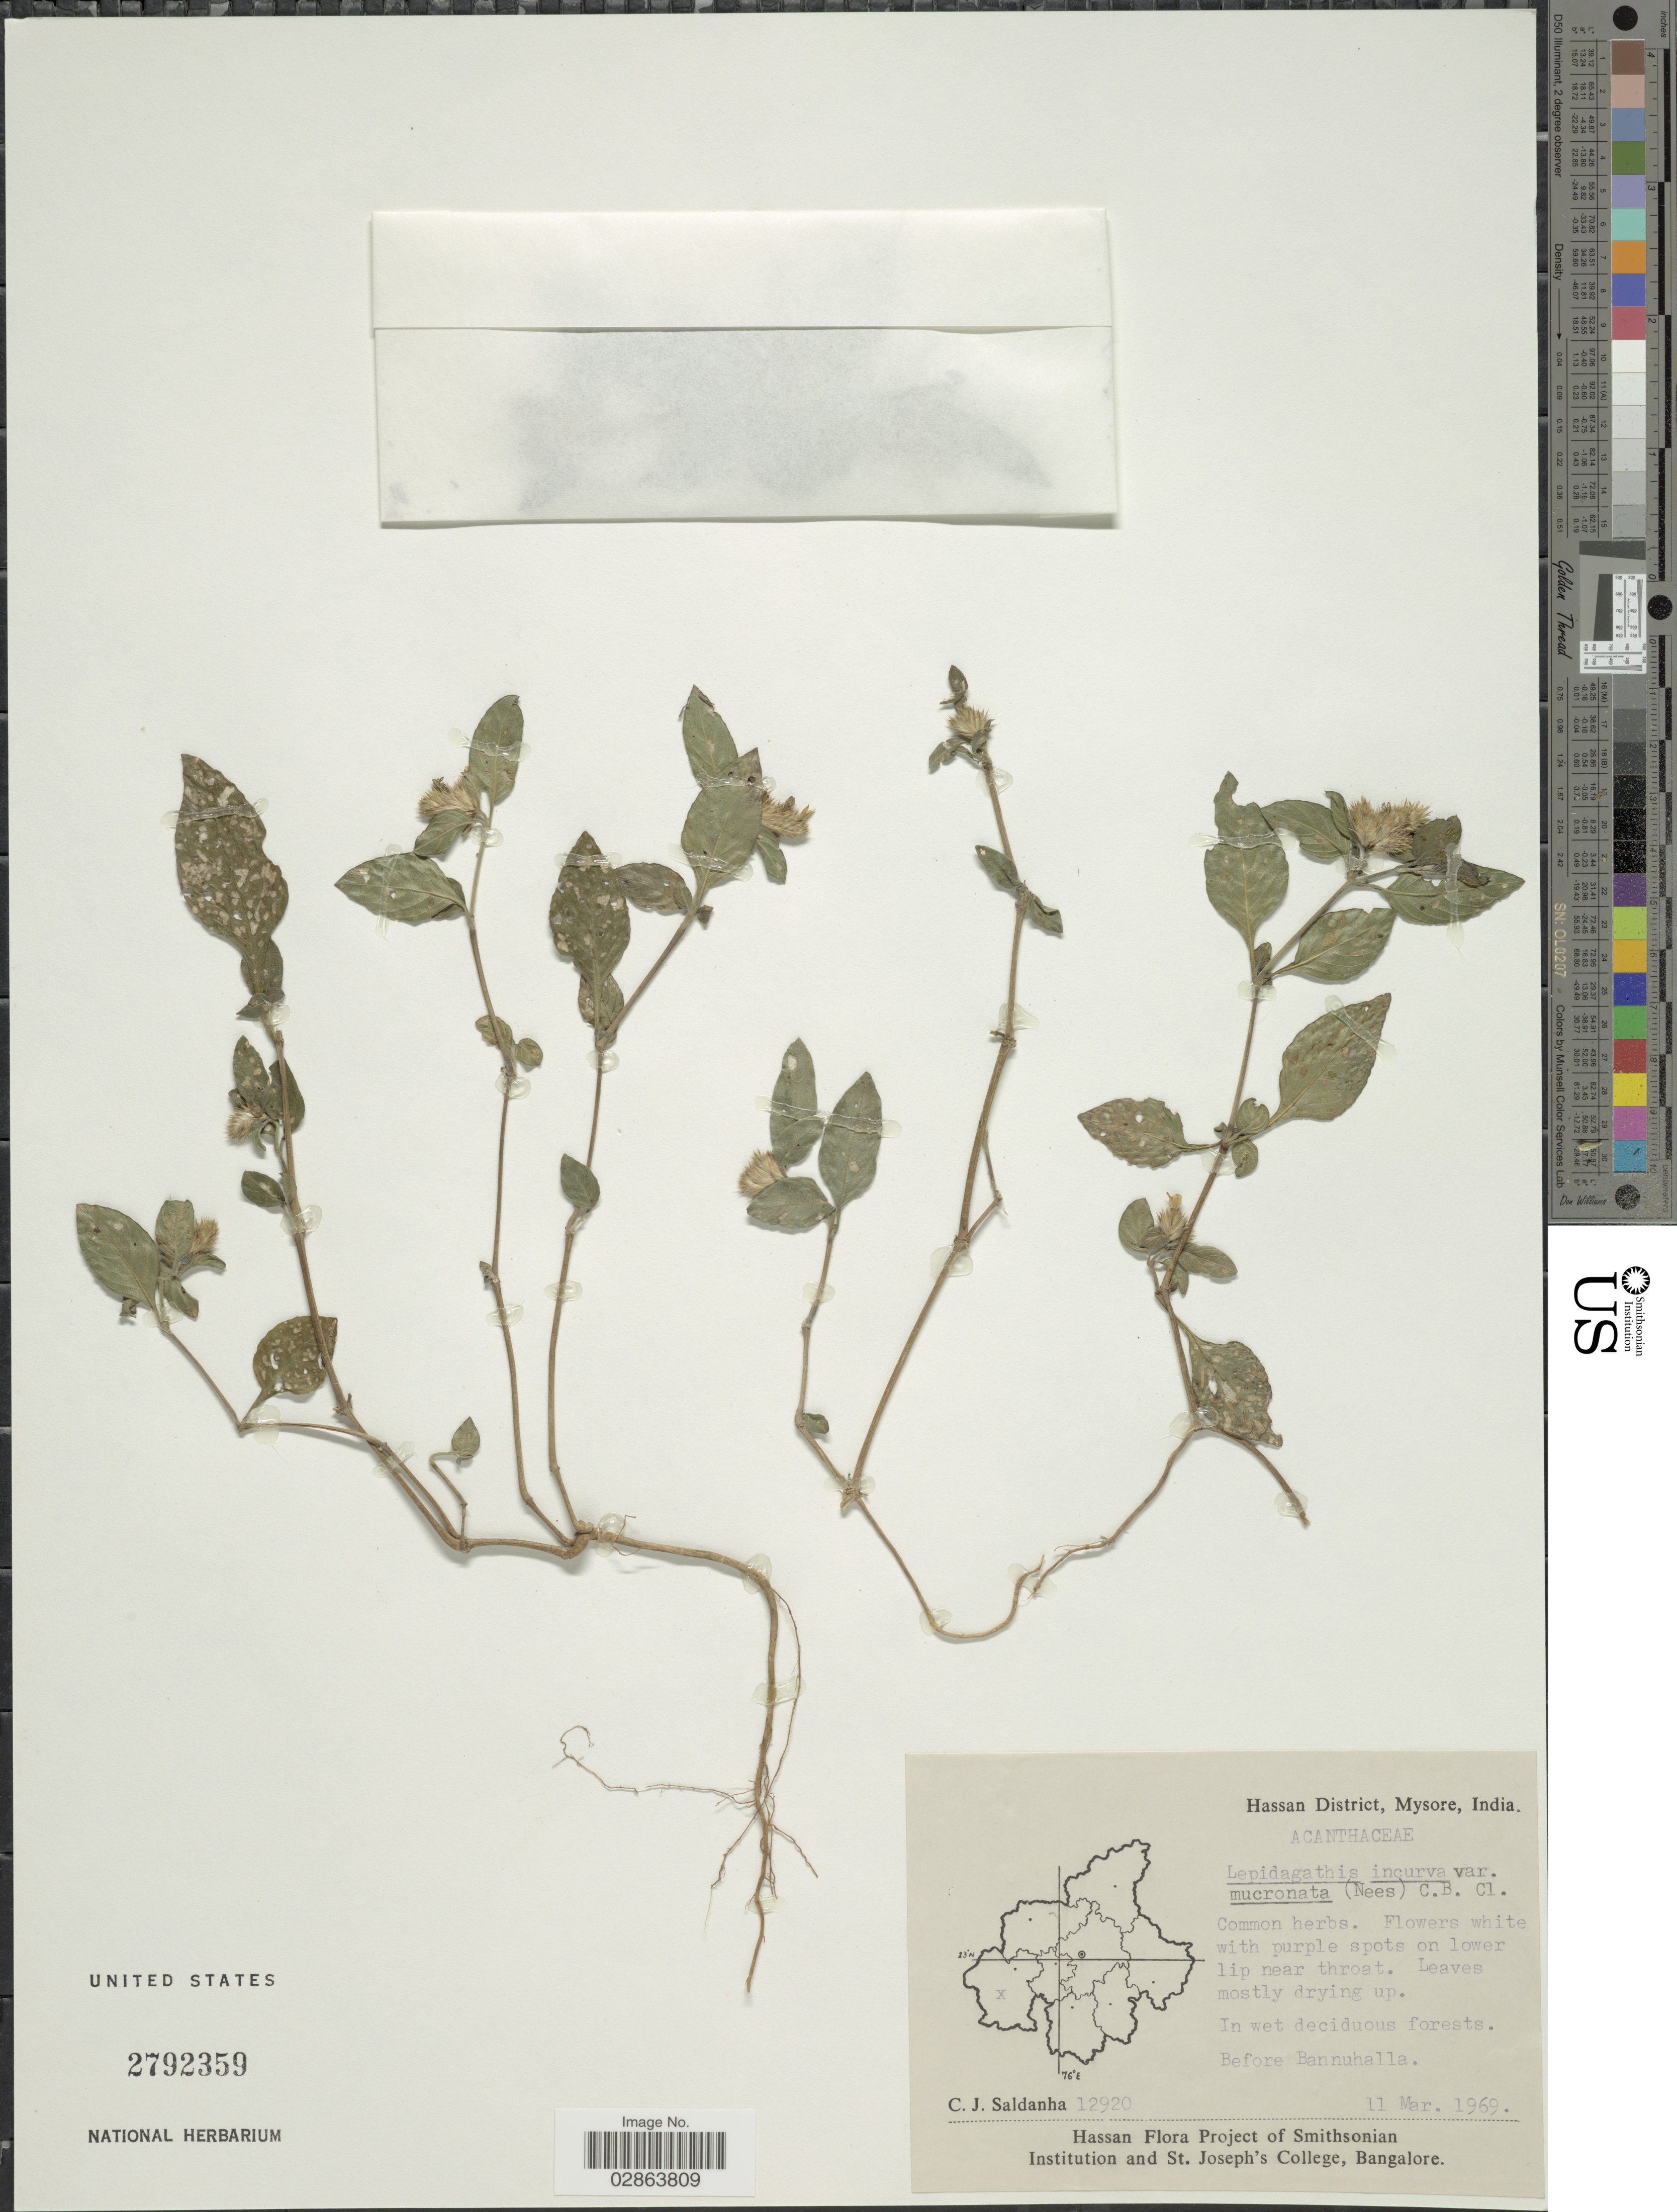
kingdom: Plantae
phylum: Tracheophyta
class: Magnoliopsida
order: Lamiales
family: Acanthaceae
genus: Lepidagathis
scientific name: Lepidagathis incurva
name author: Buch.-Ham. ex D. Don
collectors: C. J. Saldanha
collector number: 12920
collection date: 1969-03-11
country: India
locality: Hassan District, Mysore, India, Before Bannuhalla.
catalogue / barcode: US 2792359